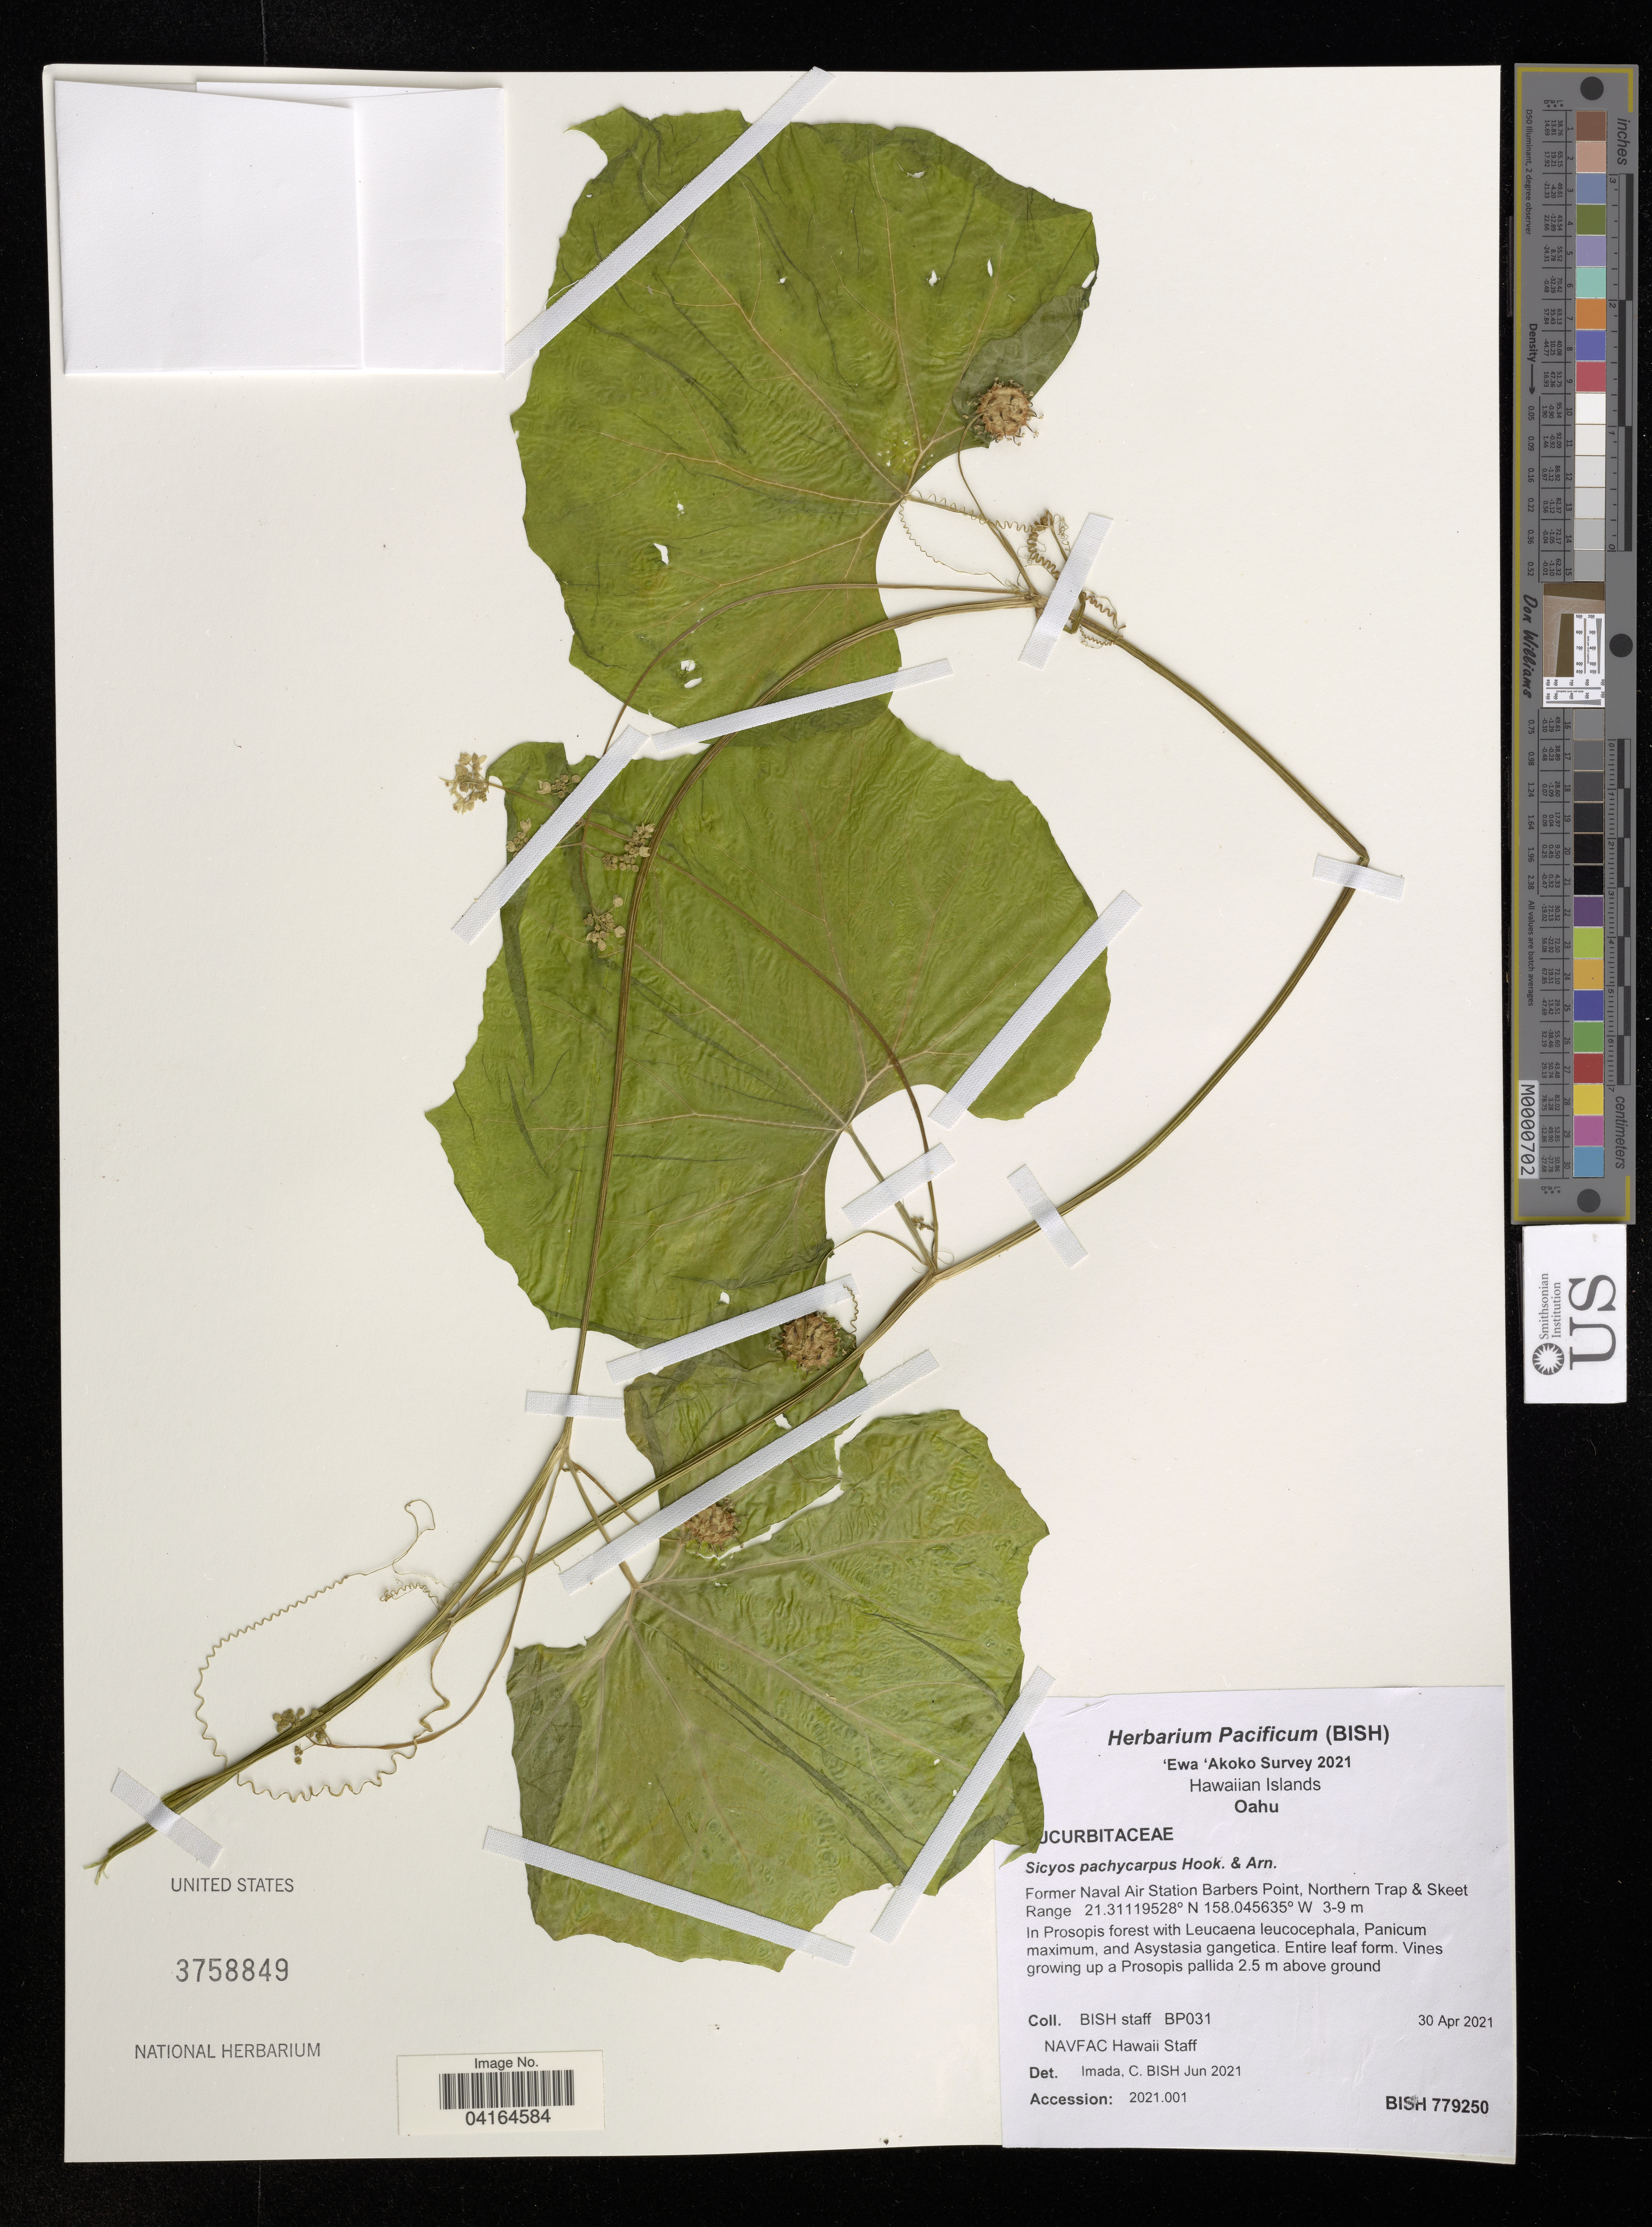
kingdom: Plantae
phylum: Tracheophyta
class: Magnoliopsida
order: Cucurbitales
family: Cucurbitaceae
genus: Sicyos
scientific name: Sicyos pachycarpus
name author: Hook. & Arn.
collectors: Bernice P. Bishop Museum & N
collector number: BP031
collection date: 2021-04-30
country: United States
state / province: Hawaii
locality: Hawaiian Islands. Oahu. Former Naval Air Station Barbers Point, Northern Trap & Skeet Range.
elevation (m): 3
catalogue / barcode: US 3758849